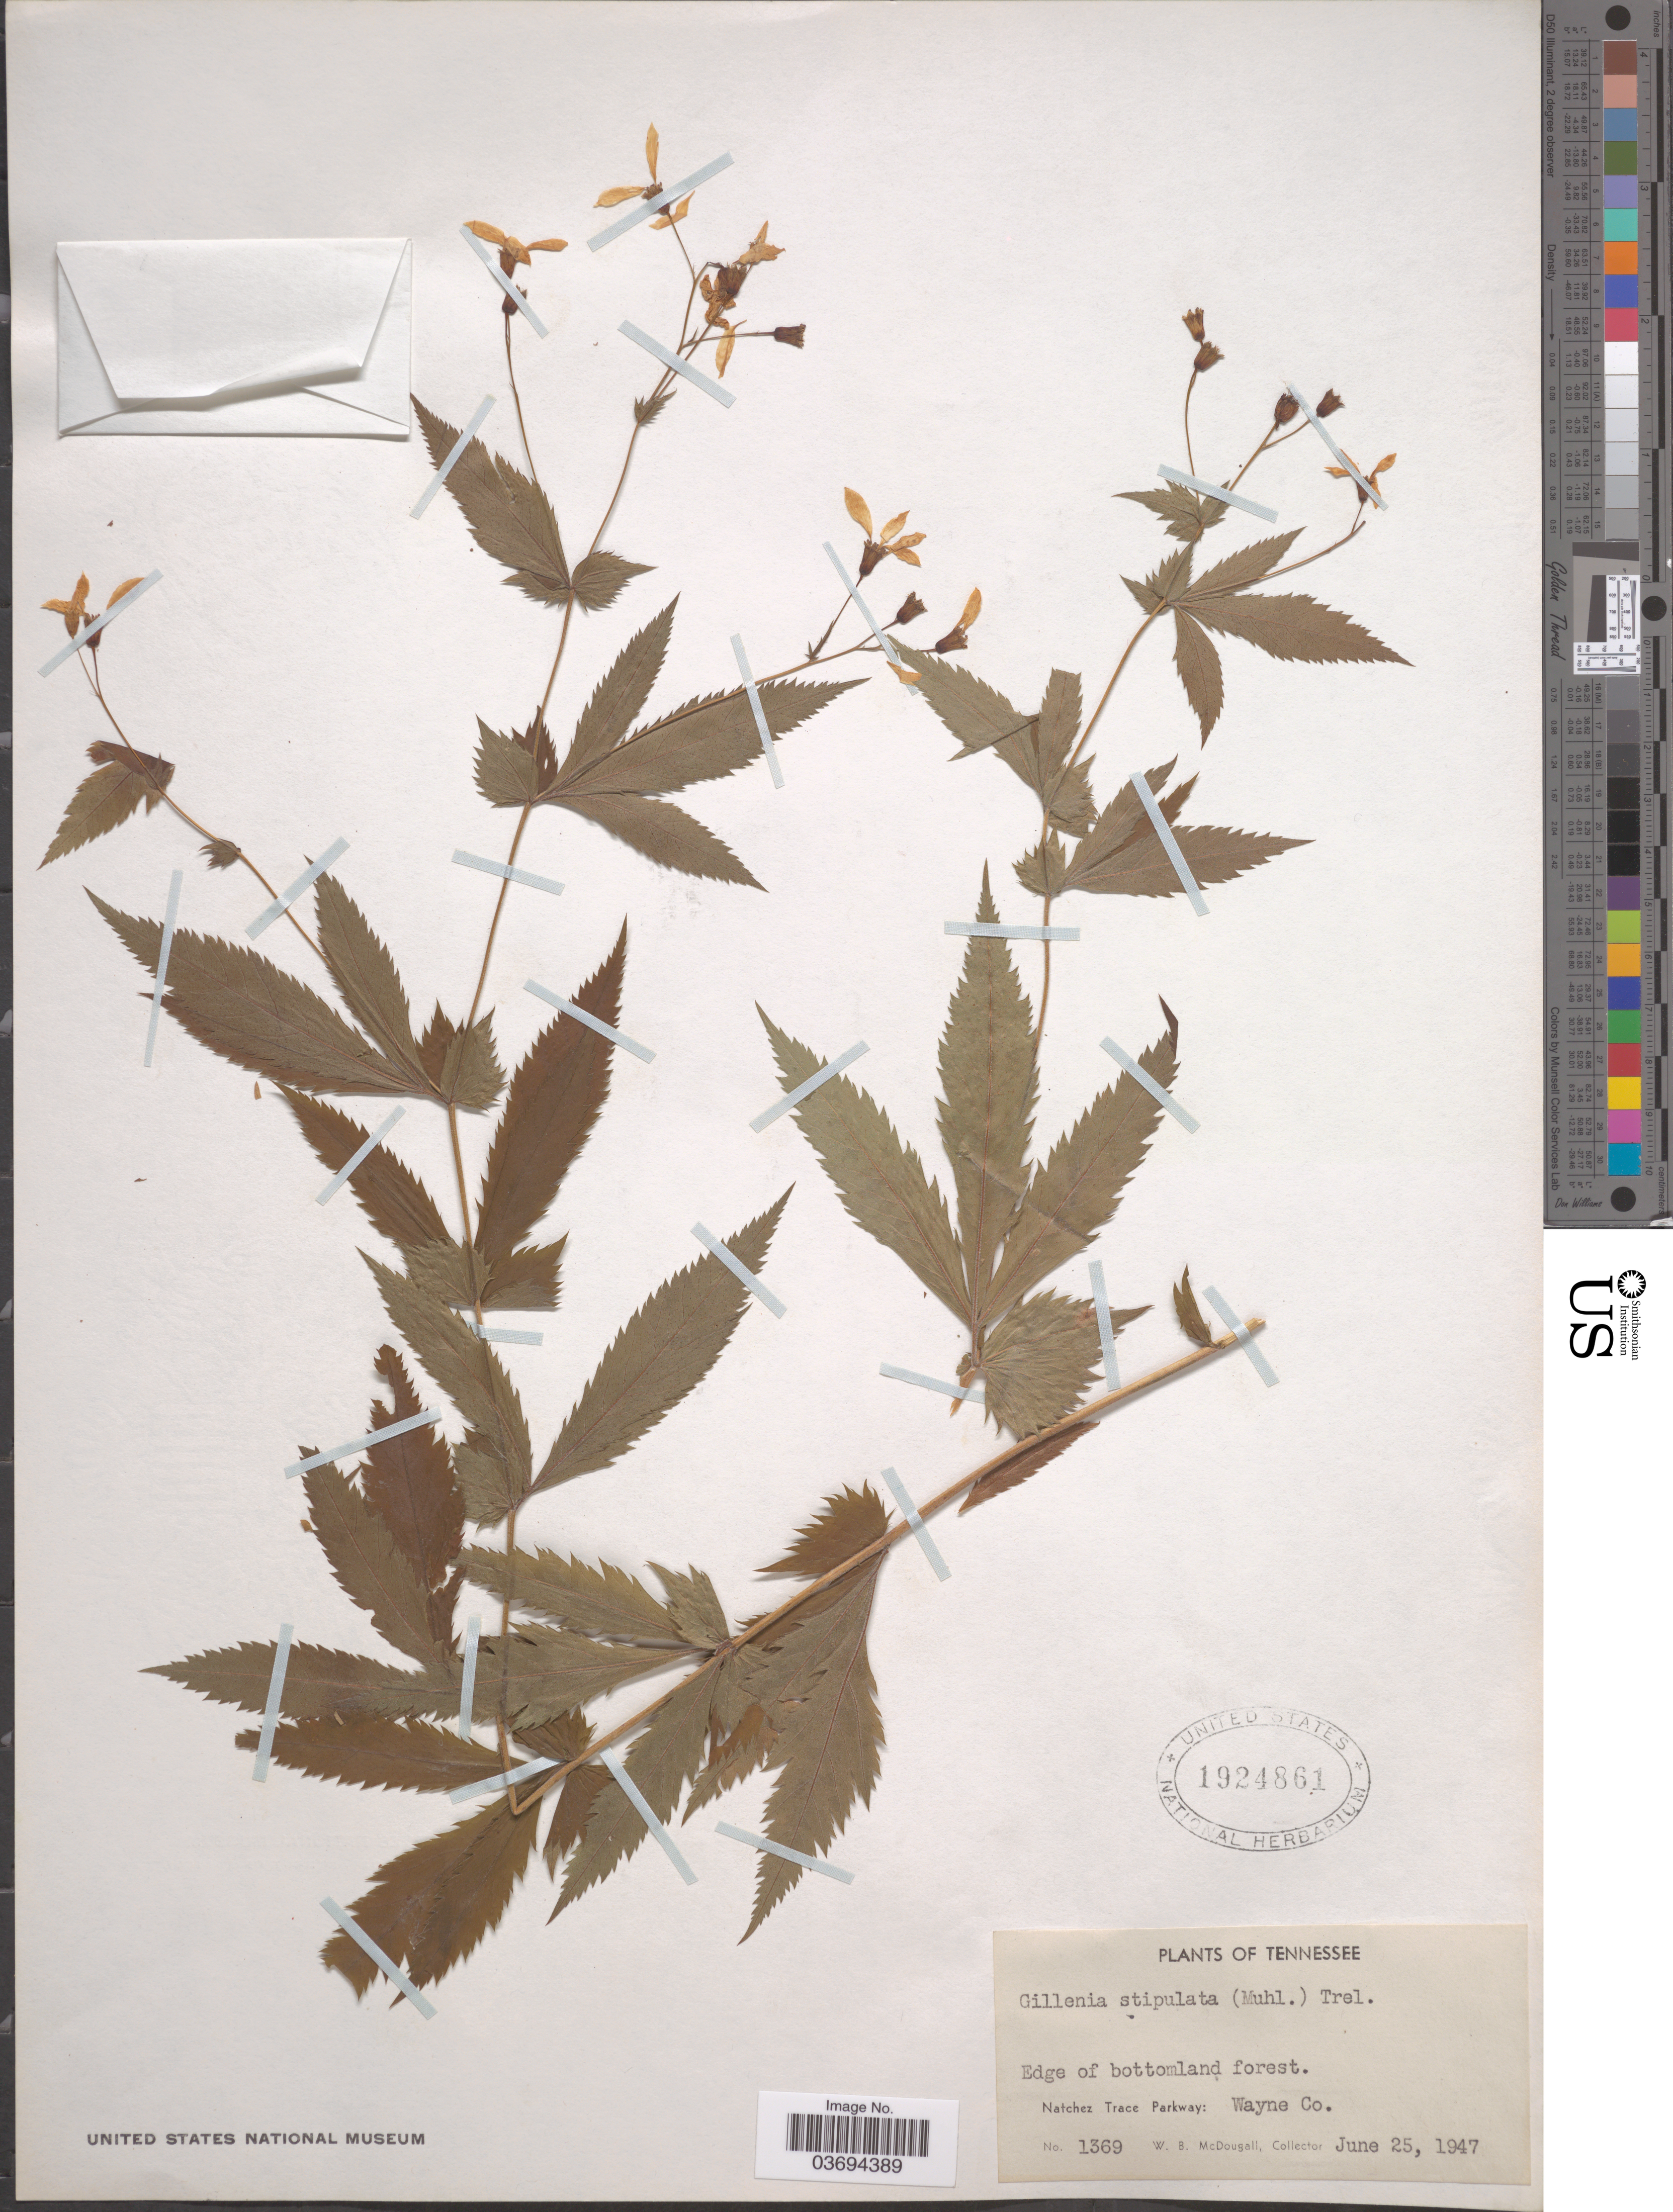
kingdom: Plantae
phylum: Tracheophyta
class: Magnoliopsida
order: Rosales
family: Rosaceae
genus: Gillenia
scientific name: Gillenia stipulata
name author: (Muhl. ex Willd.) Nutt.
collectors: W. B. McDougal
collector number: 1369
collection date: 1947-06-25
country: United States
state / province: Tennessee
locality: Natchez Trace Parkway: Wayne Co.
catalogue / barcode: US 1924861